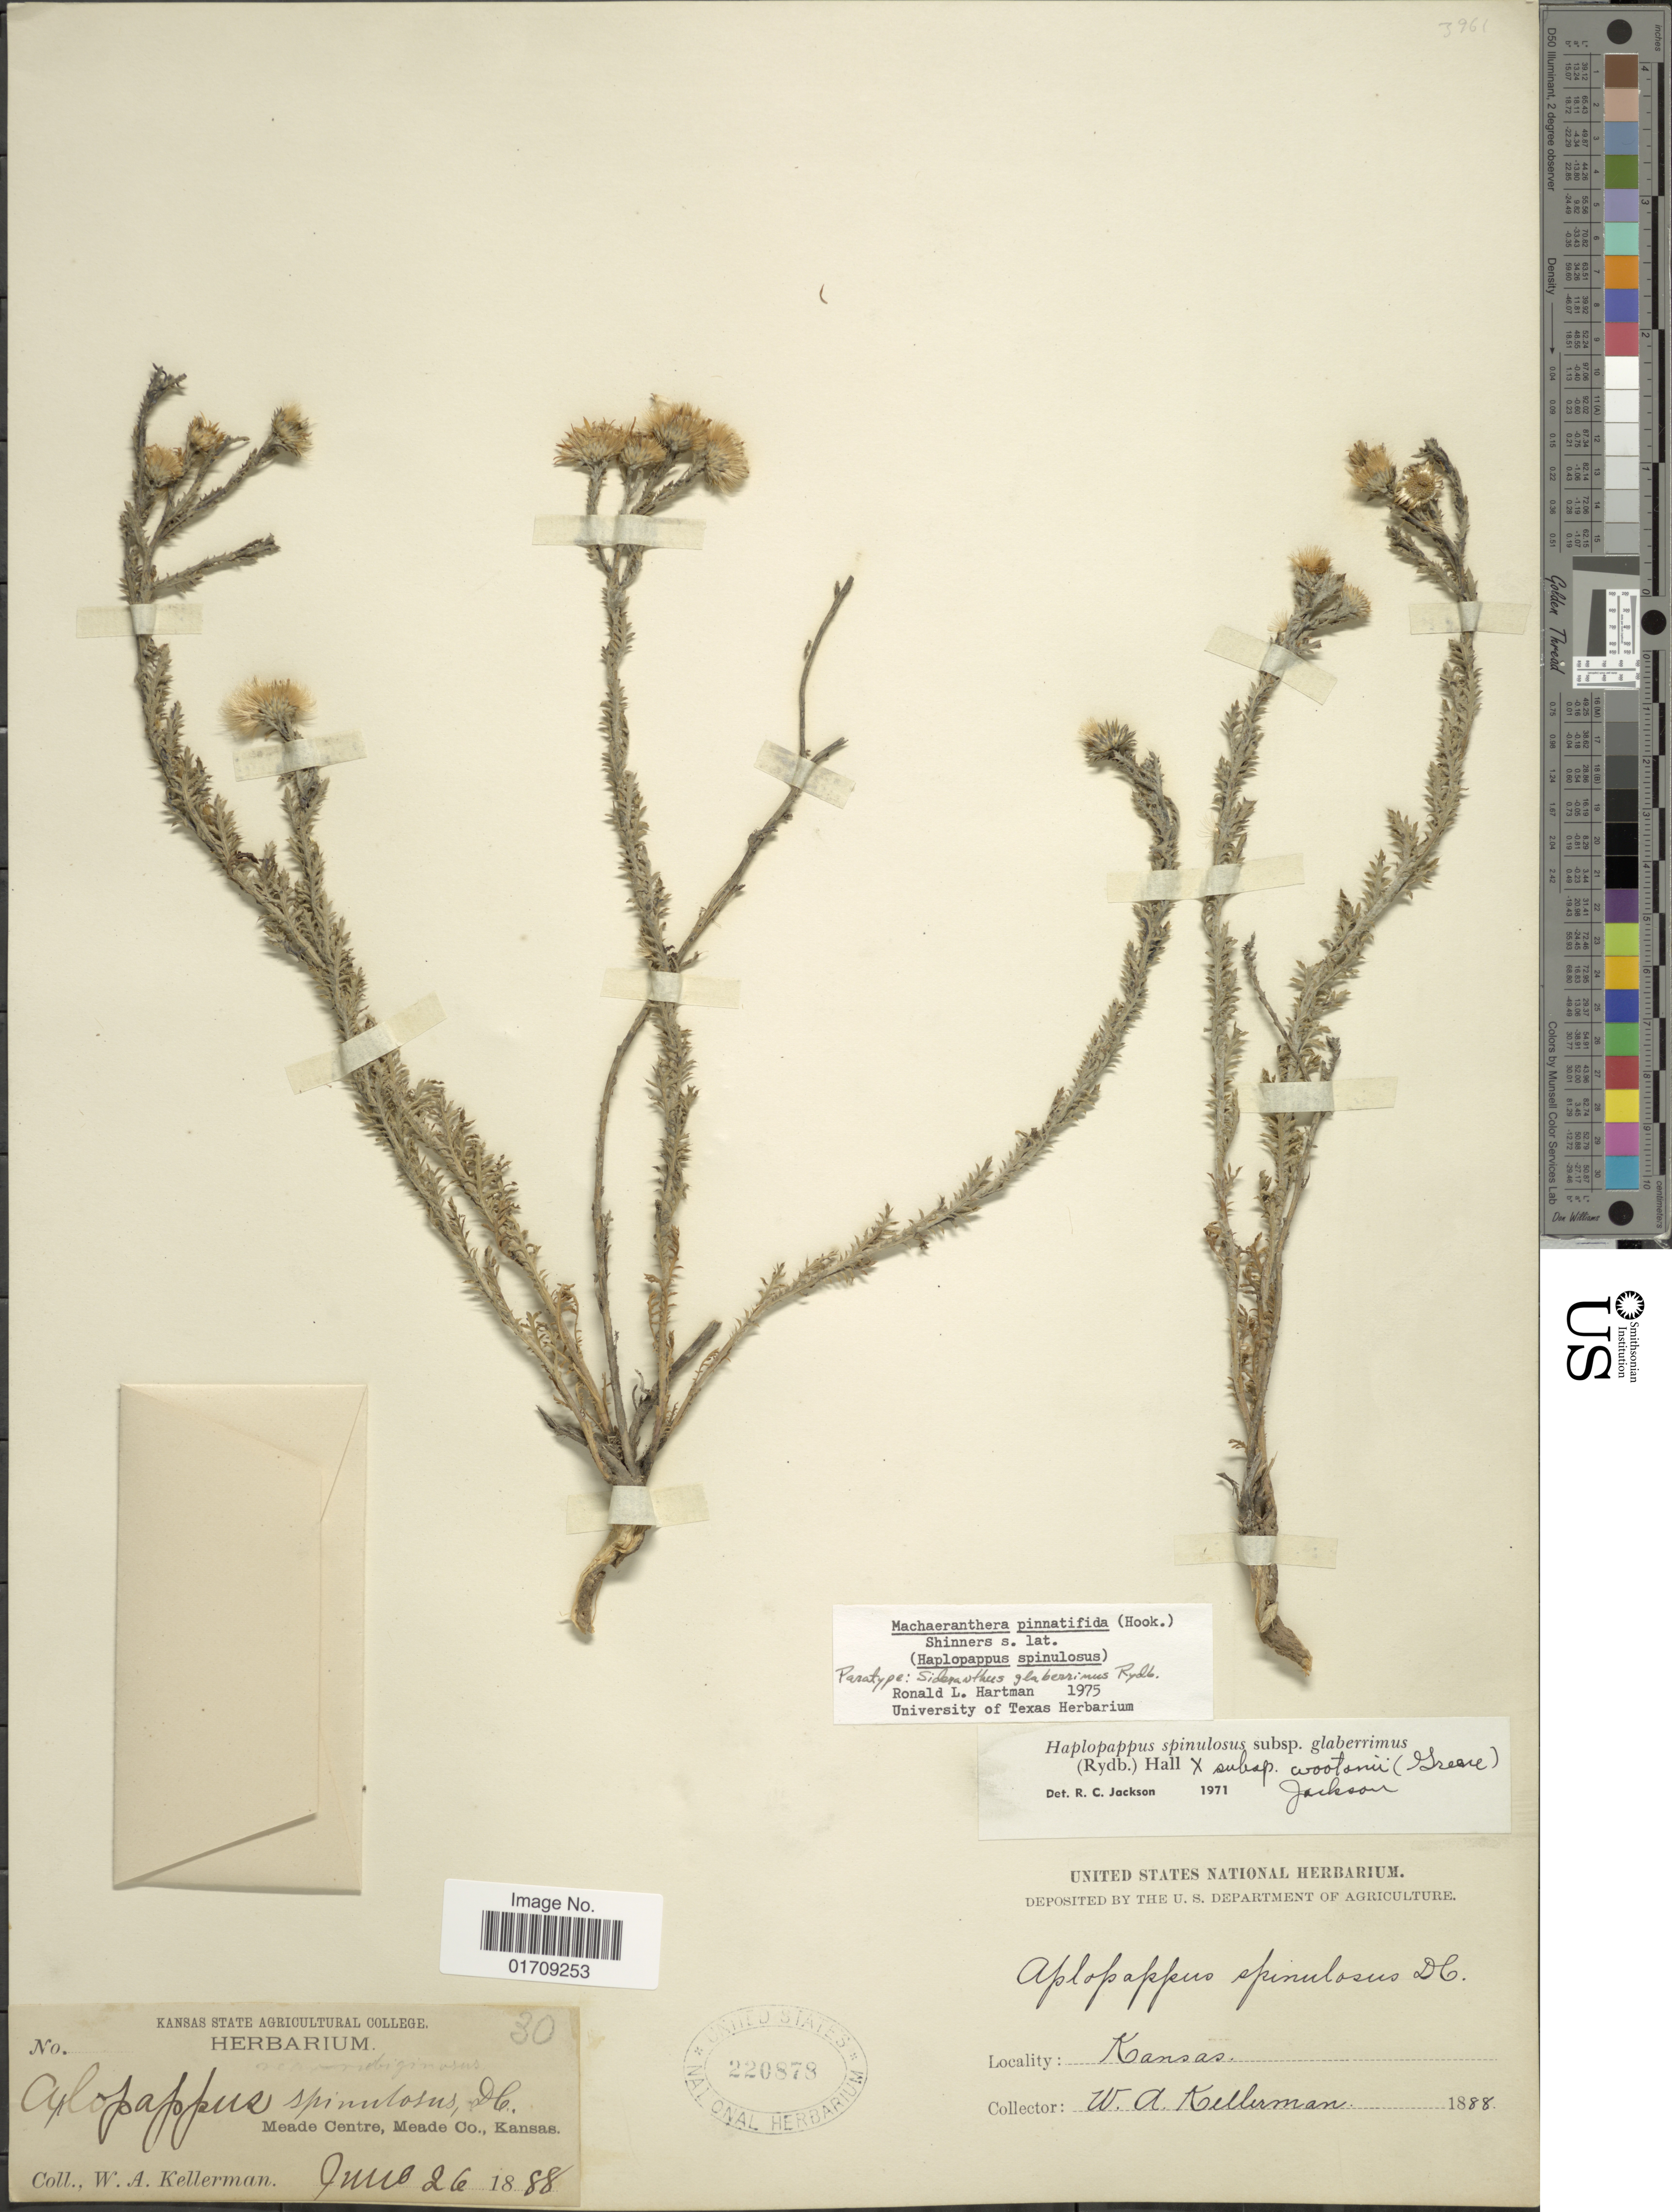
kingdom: Plantae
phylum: Tracheophyta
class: Magnoliopsida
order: Asterales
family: Asteraceae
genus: Machaeranthera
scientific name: Machaeranthera pinnatifida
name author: (Hook.) Shinners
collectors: W. Kellerman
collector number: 30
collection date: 1888-06-26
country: United States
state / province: Kansas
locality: Meade Centre, Meade Co.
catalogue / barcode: US 220878